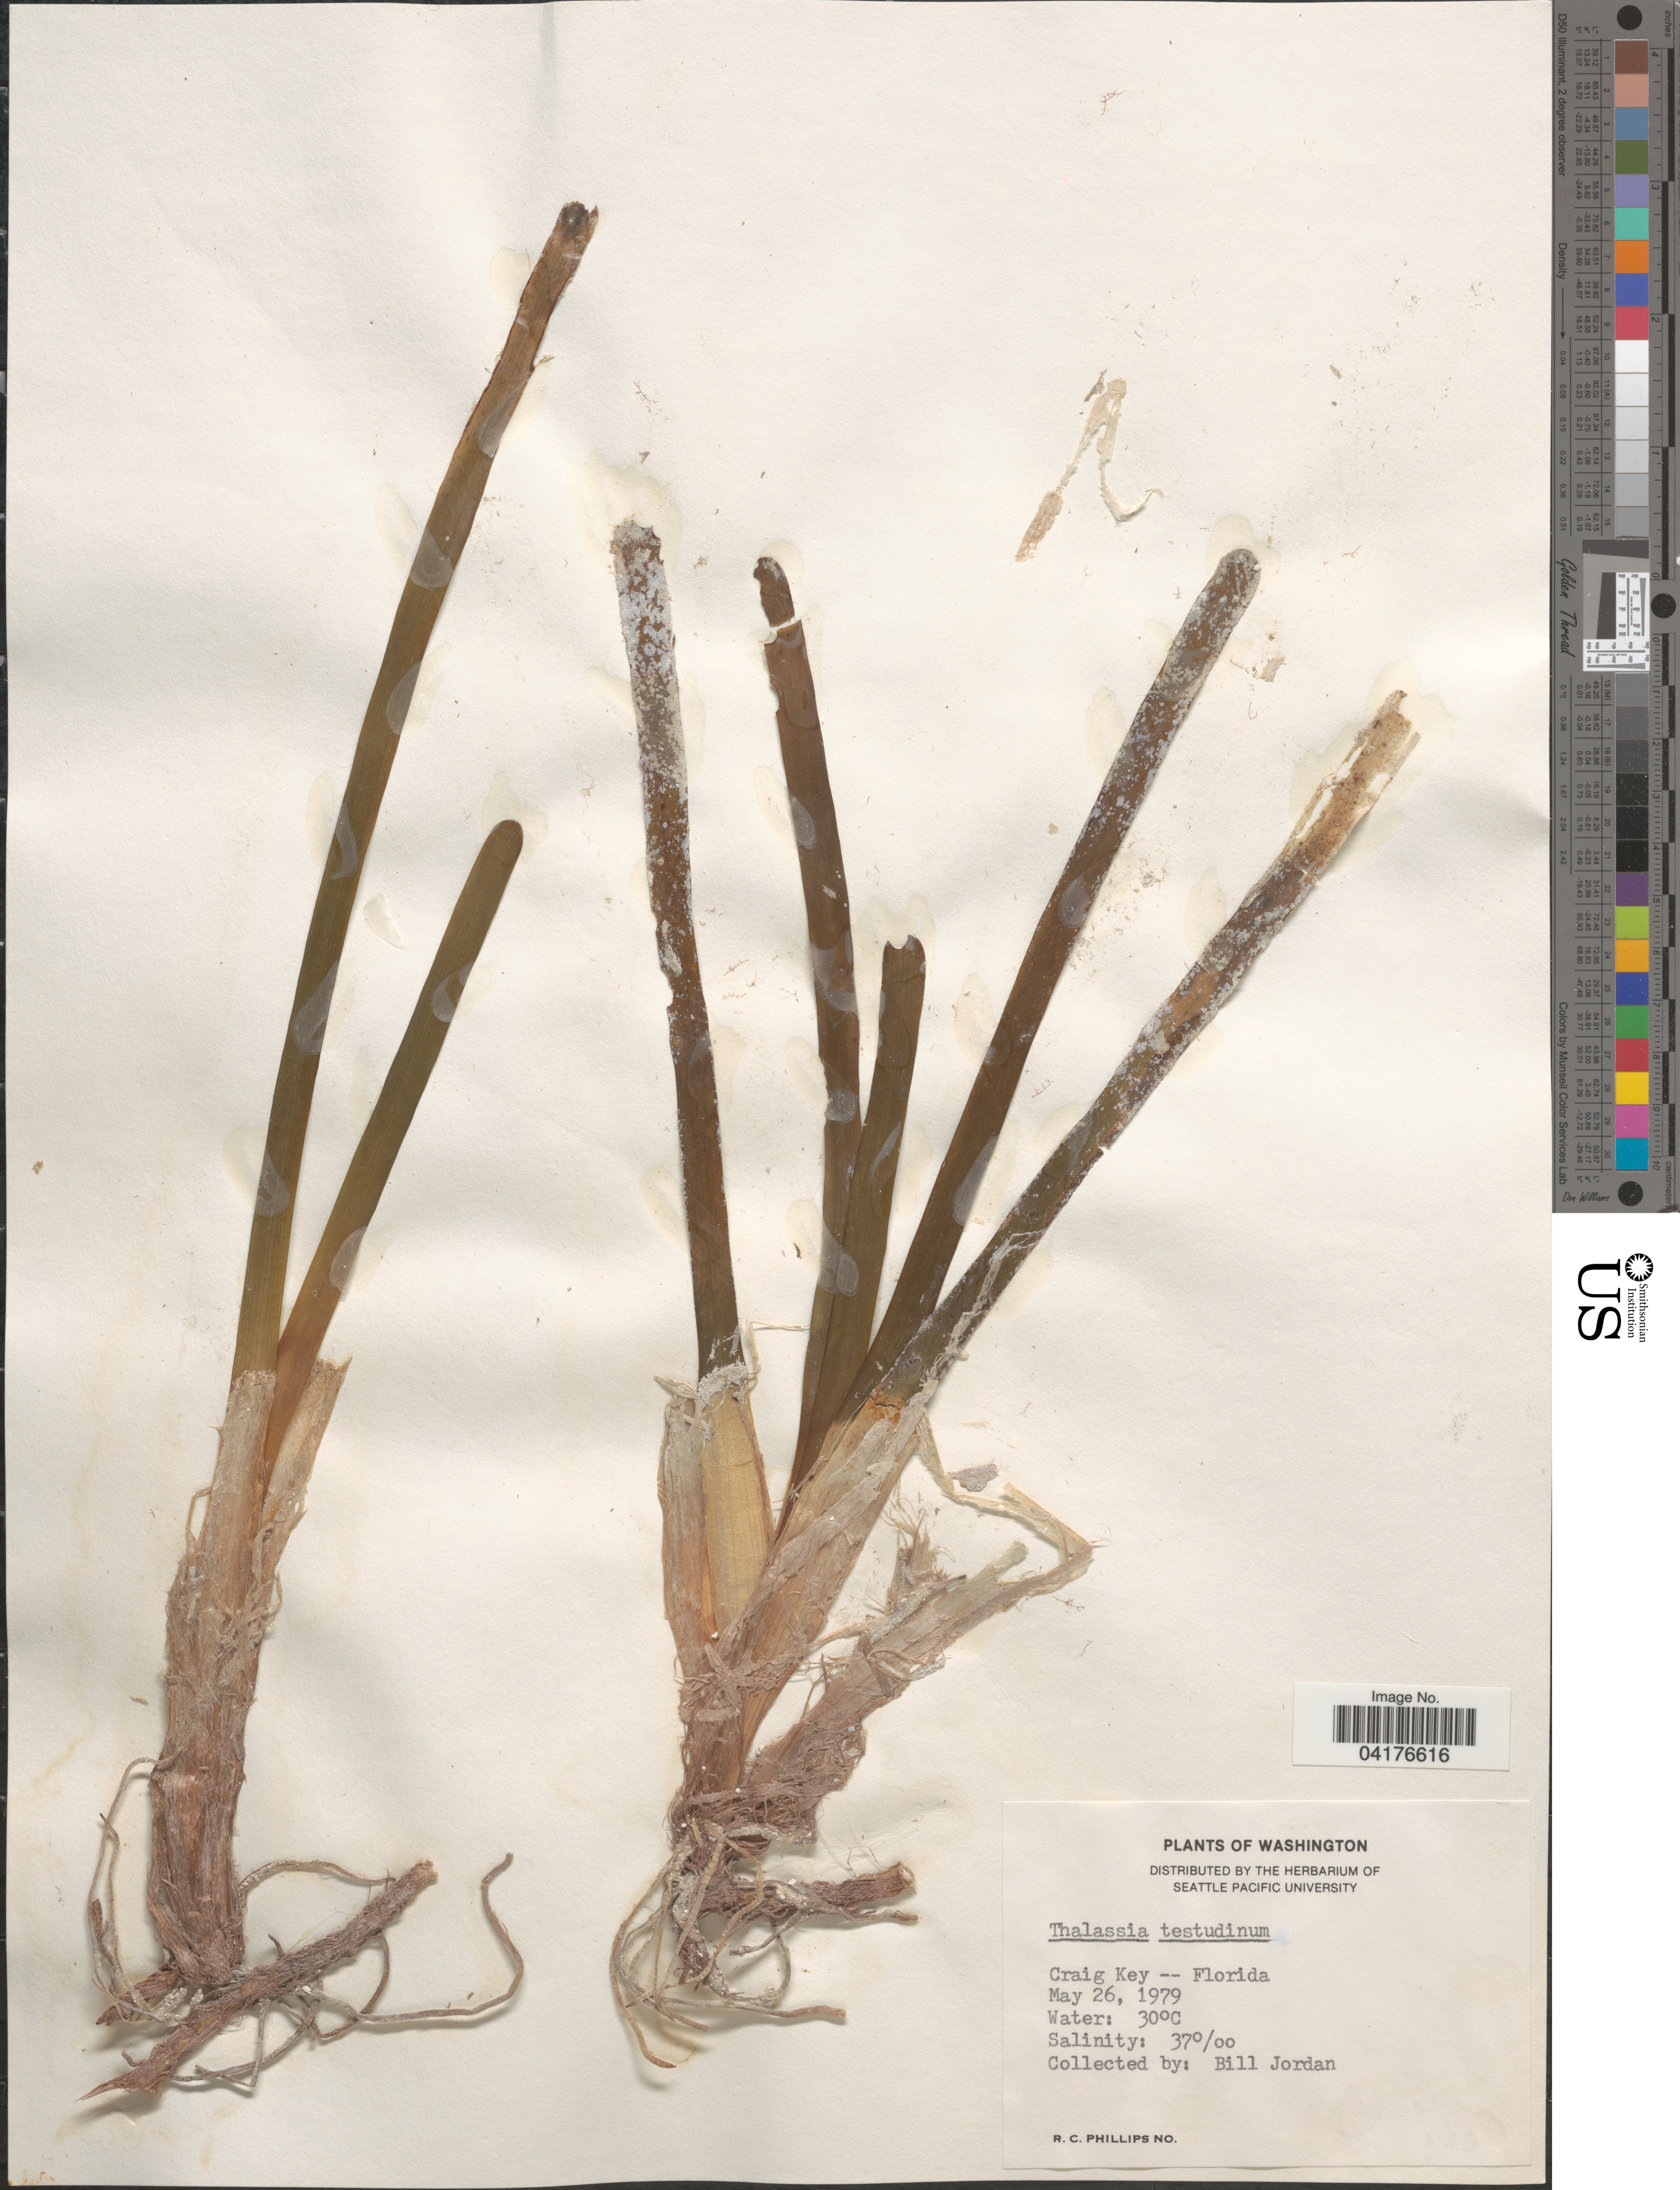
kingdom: Plantae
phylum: Tracheophyta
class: Liliopsida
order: Alismatales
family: Hydrocharitaceae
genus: Thalassia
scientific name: Thalassia testudinum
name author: Banks & Sol. ex K.D. Koenig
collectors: B. Jordan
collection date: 1979-05-26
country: United States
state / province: Florida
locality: Craig Key.